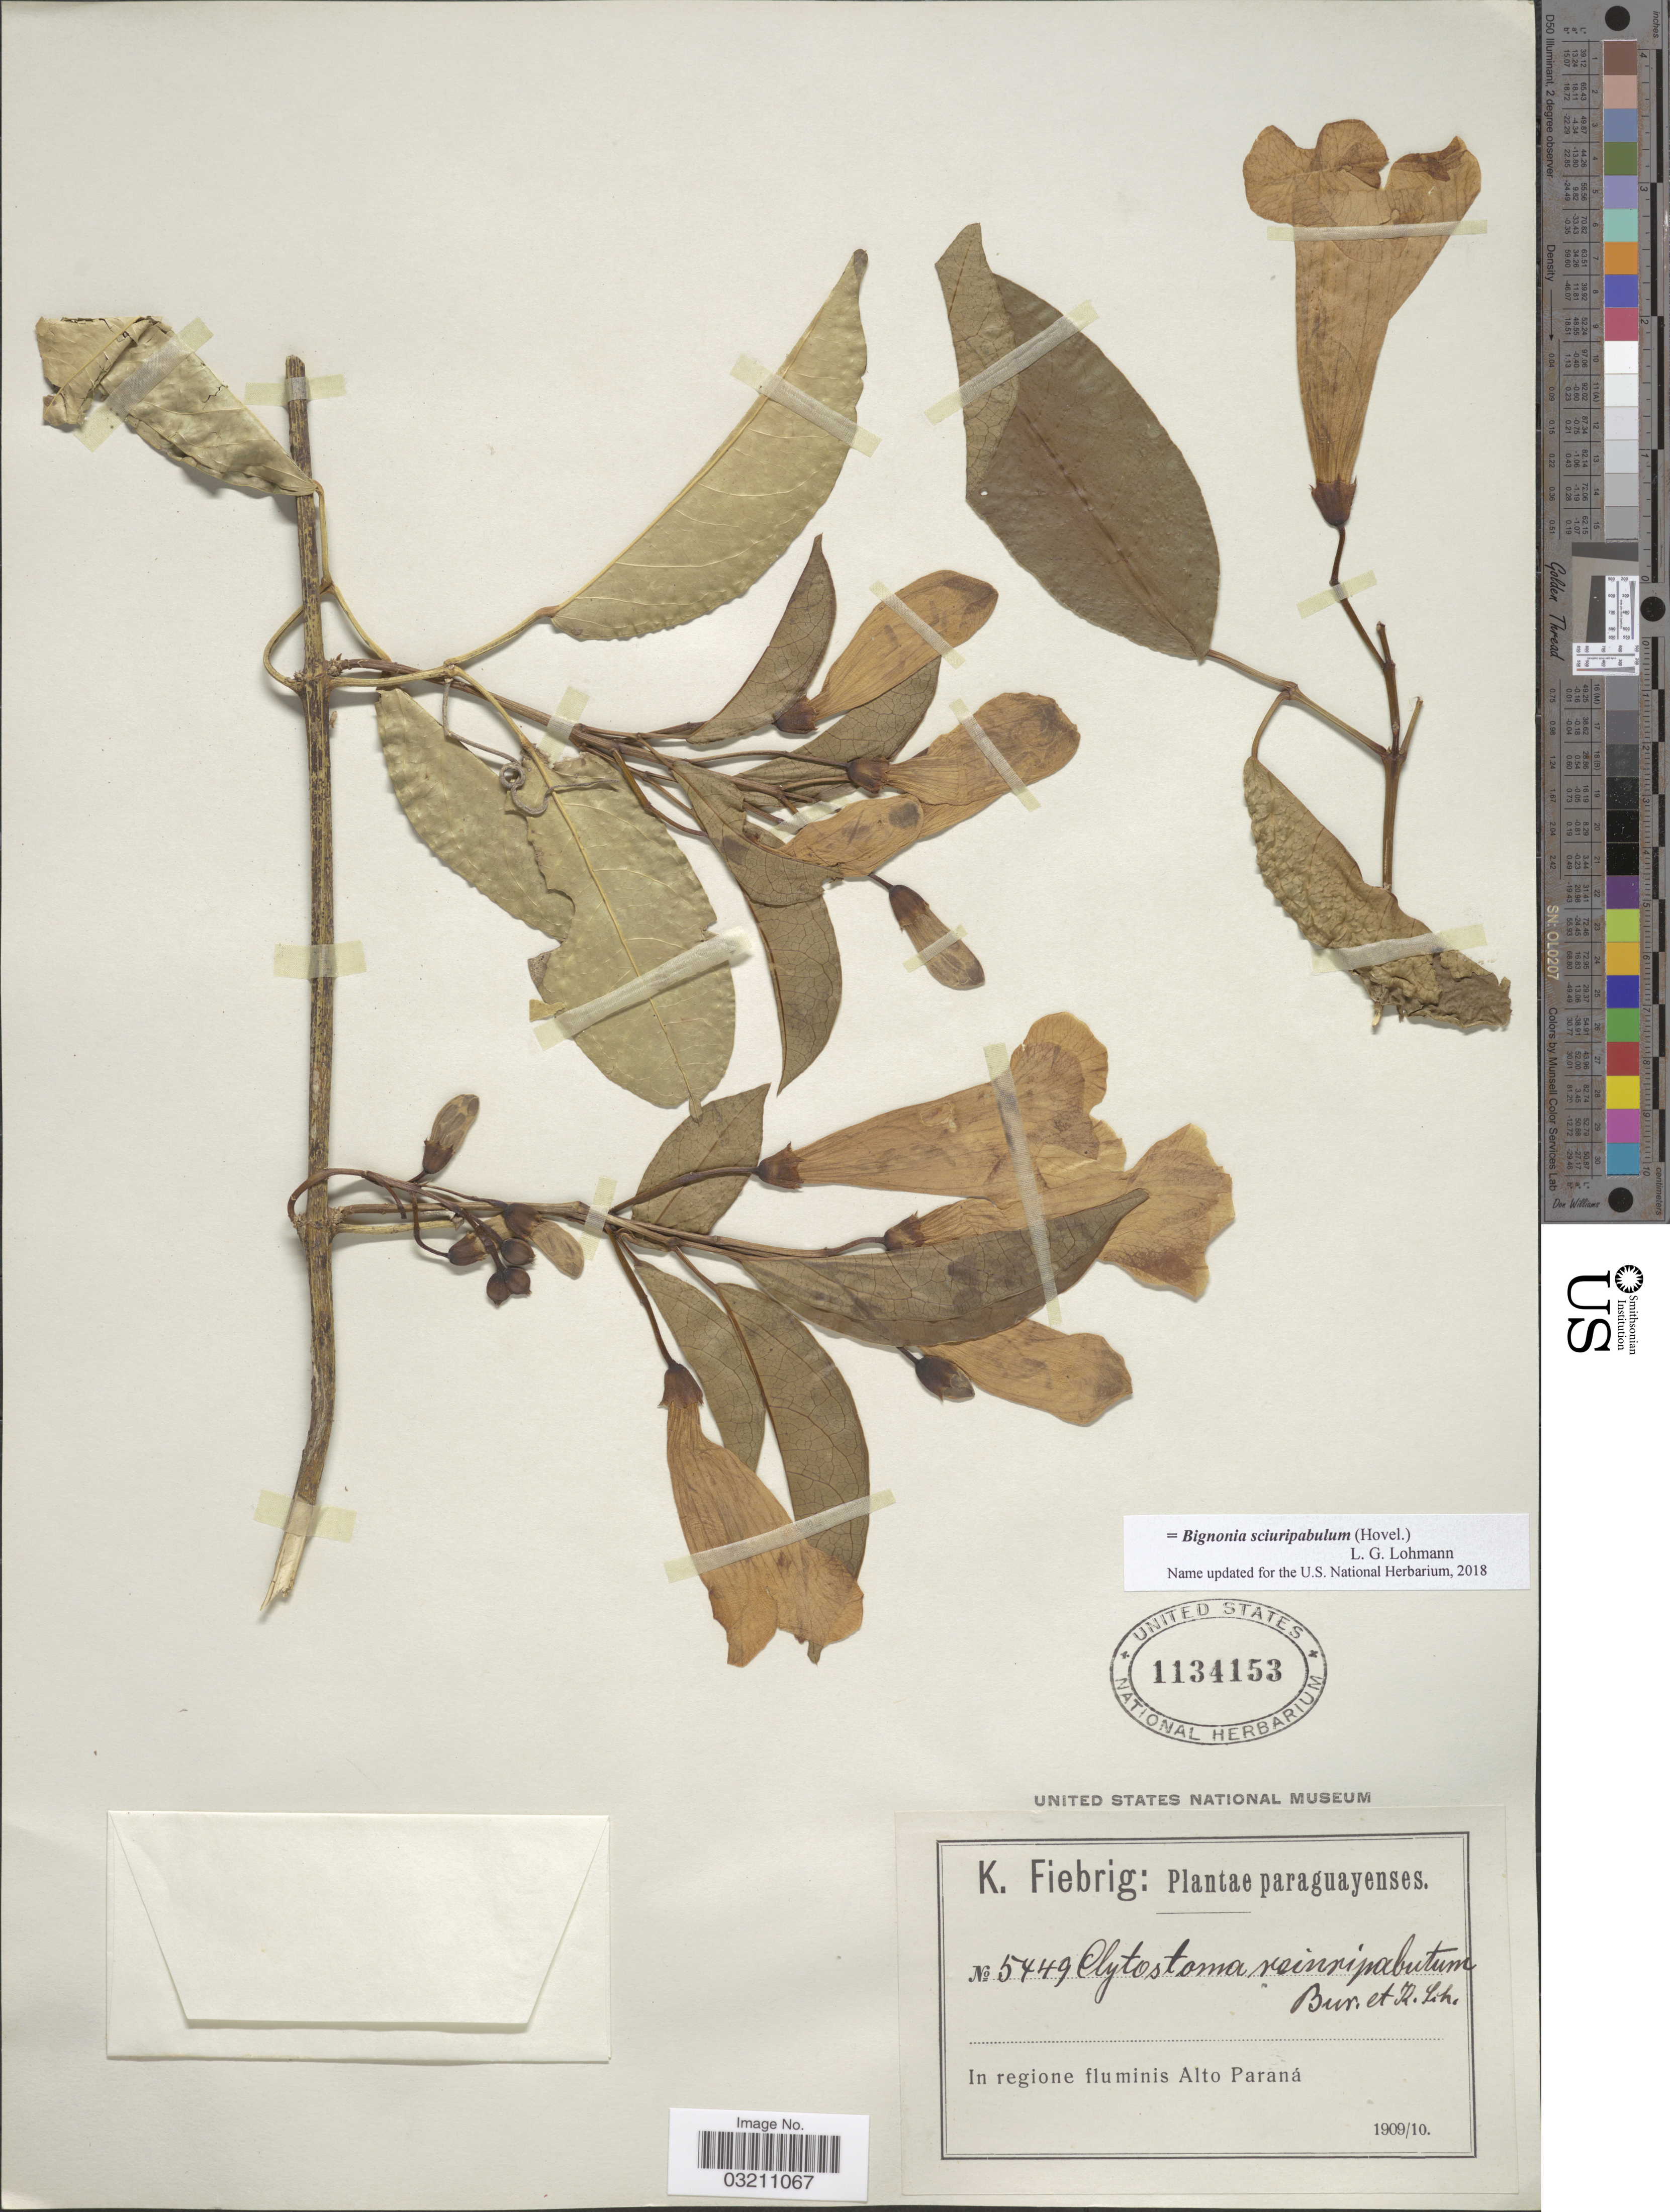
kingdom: Plantae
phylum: Tracheophyta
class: Magnoliopsida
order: Lamiales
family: Bignoniaceae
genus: Bignonia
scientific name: Bignonia sciuripabulum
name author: (K. Schum.) L.G. Lohmann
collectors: K. Fiebrig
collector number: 5449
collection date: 1909/1910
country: Paraguay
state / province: Alto Parana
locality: In regione fluminis Alto Paraná.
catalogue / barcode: US 1134153